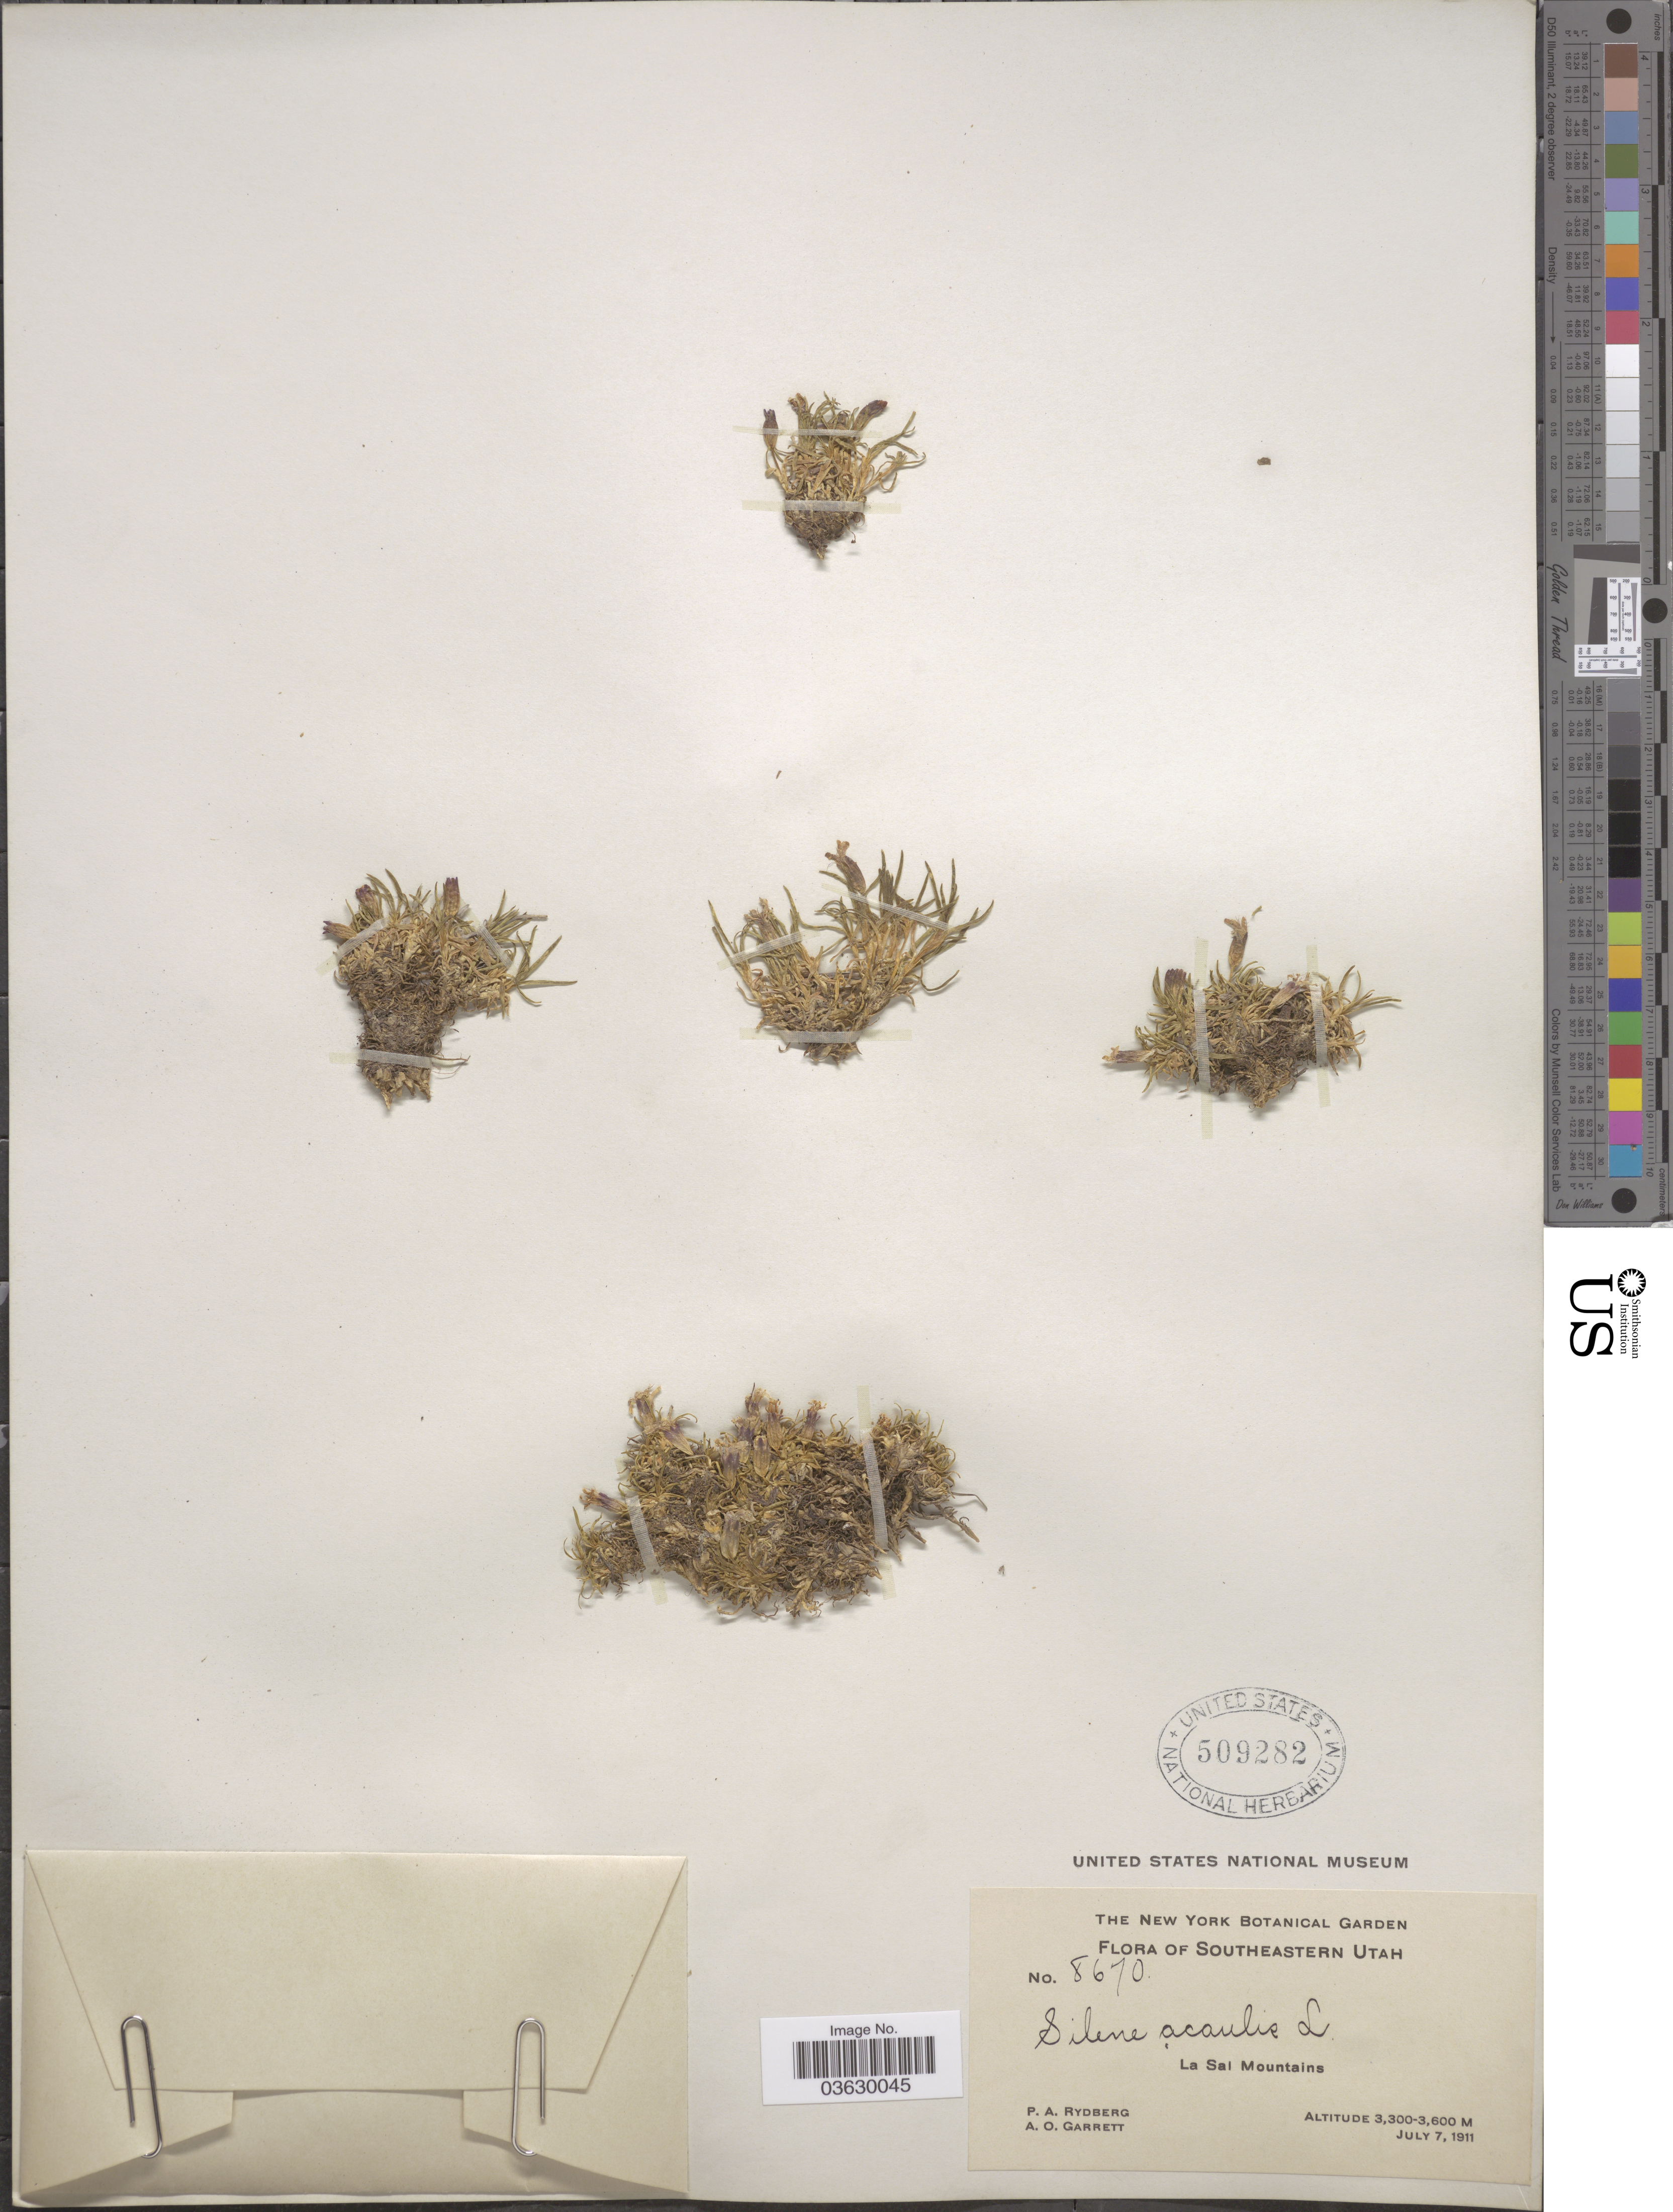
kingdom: Plantae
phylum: Tracheophyta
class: Magnoliopsida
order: Caryophyllales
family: Caryophyllaceae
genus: Silene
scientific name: Silene acaulis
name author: (L.) Jacq.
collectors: P. A. Rydberg & A. O. Garrett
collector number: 8670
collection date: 1911-07-07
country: United States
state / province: Utah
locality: Southeastern Utah. La Sal Mountains.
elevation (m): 3300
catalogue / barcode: US 509282